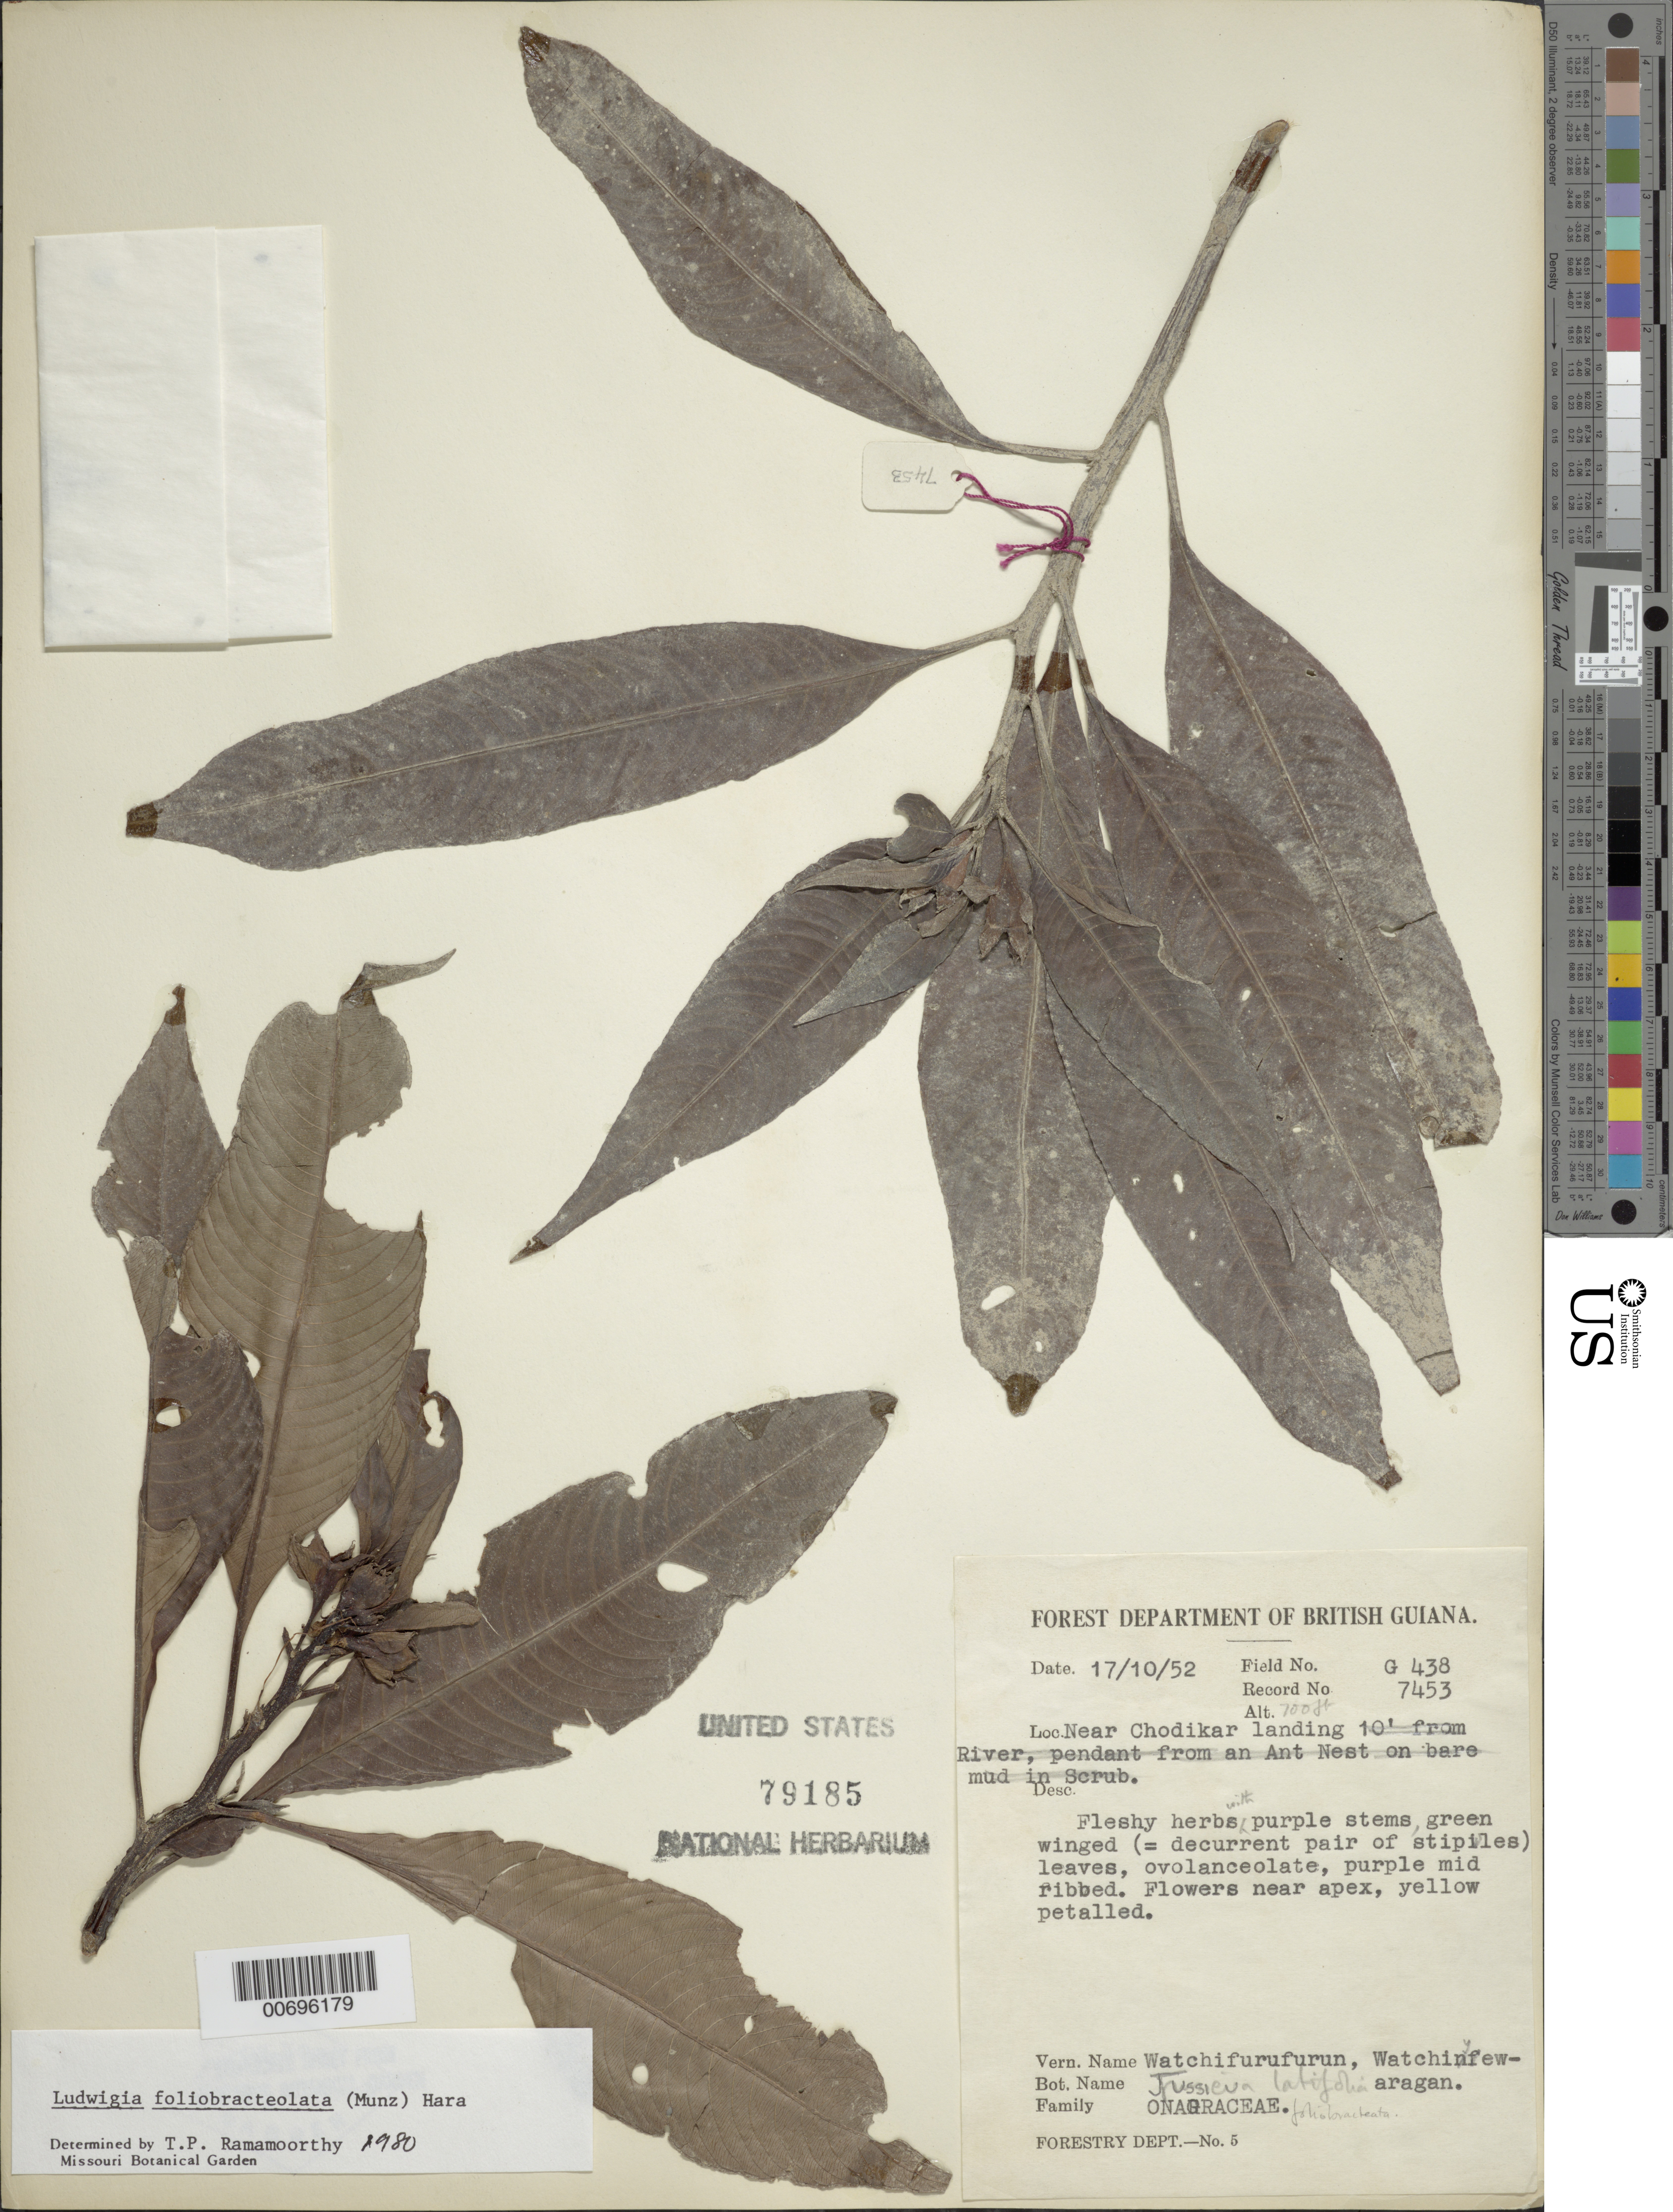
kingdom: Plantae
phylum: Tracheophyta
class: Magnoliopsida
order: Myrtales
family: Onagraceae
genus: Ludwigia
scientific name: Ludwigia foliobracteolata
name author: (Munz) H. Hara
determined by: Ramamoorthy, T. P.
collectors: Forest Dept. B. G. & British Guiana Forestry Dept.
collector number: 7453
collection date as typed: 17-Oct-52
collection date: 1952-10-17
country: Guyana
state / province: U. Takutu-U. Essequibo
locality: Chodikar Landing, near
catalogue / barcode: US 79185